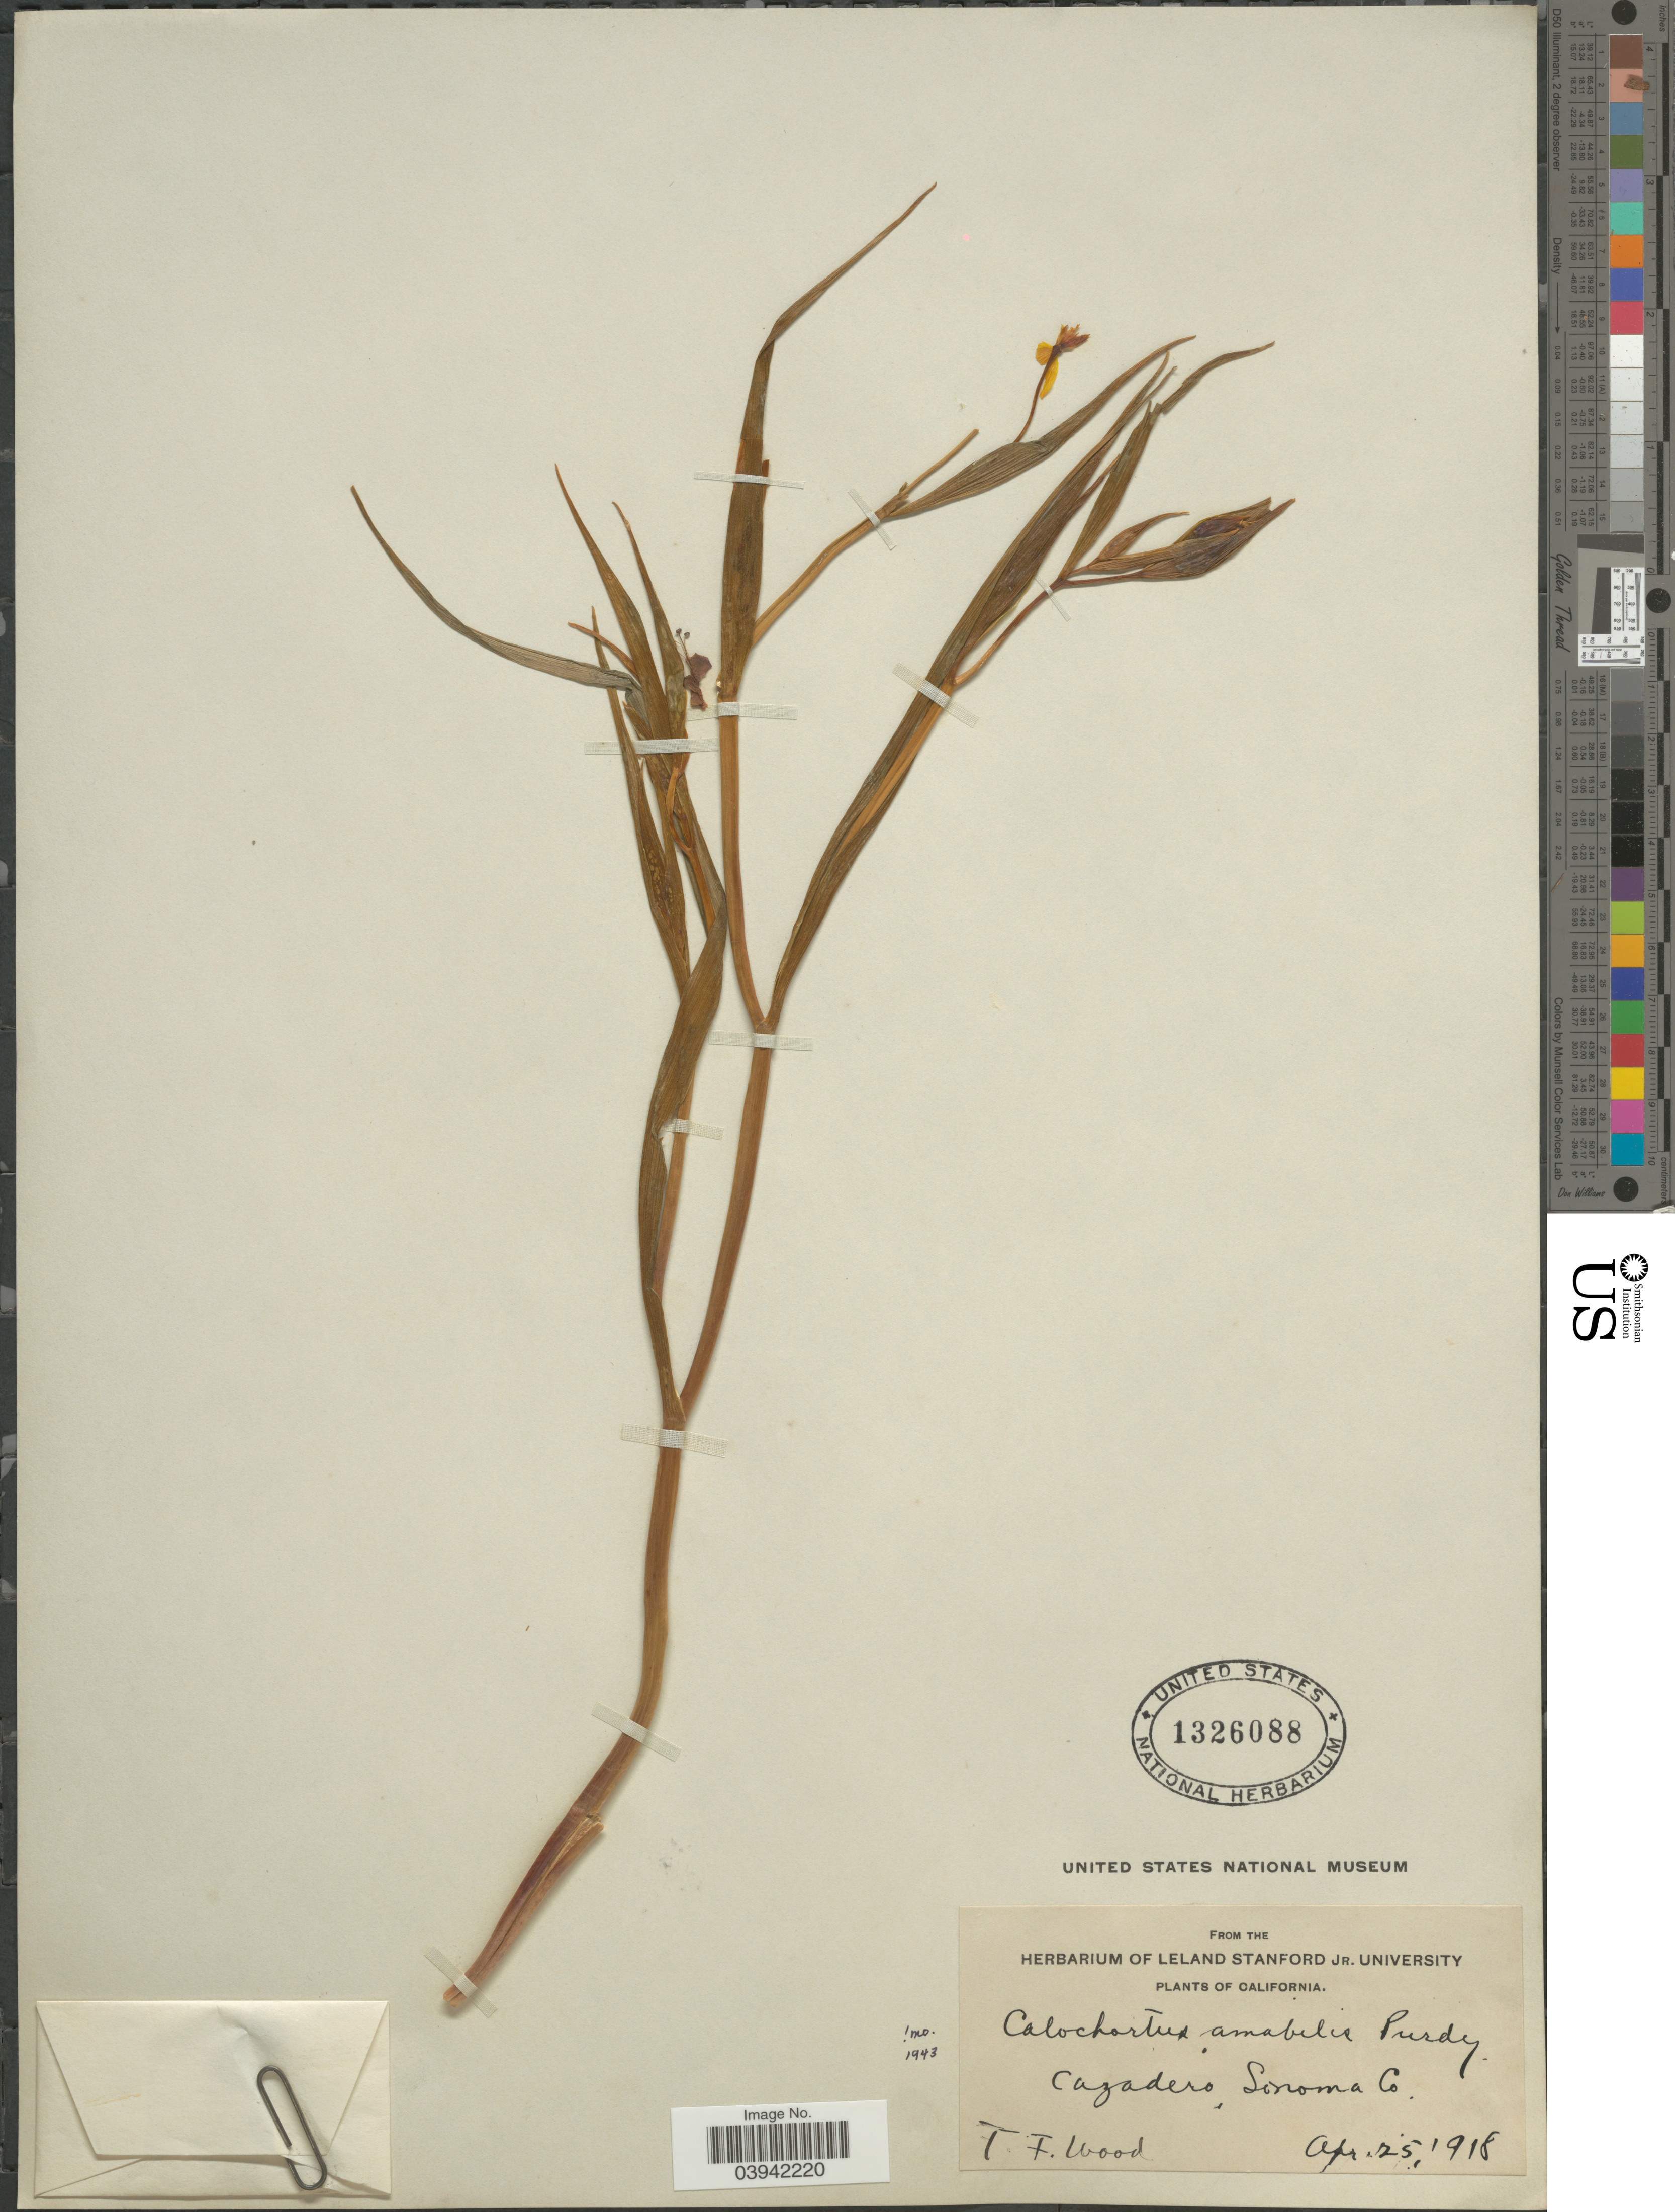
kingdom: Plantae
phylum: Tracheophyta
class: Liliopsida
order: Liliales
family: Liliaceae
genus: Calochortus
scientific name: Calochortus amabilis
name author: Purdy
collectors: T. F. Wood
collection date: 1918-04-25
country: United States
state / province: California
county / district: Sonoma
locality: Cazadero, Sonoma Co.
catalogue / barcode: US 1326088